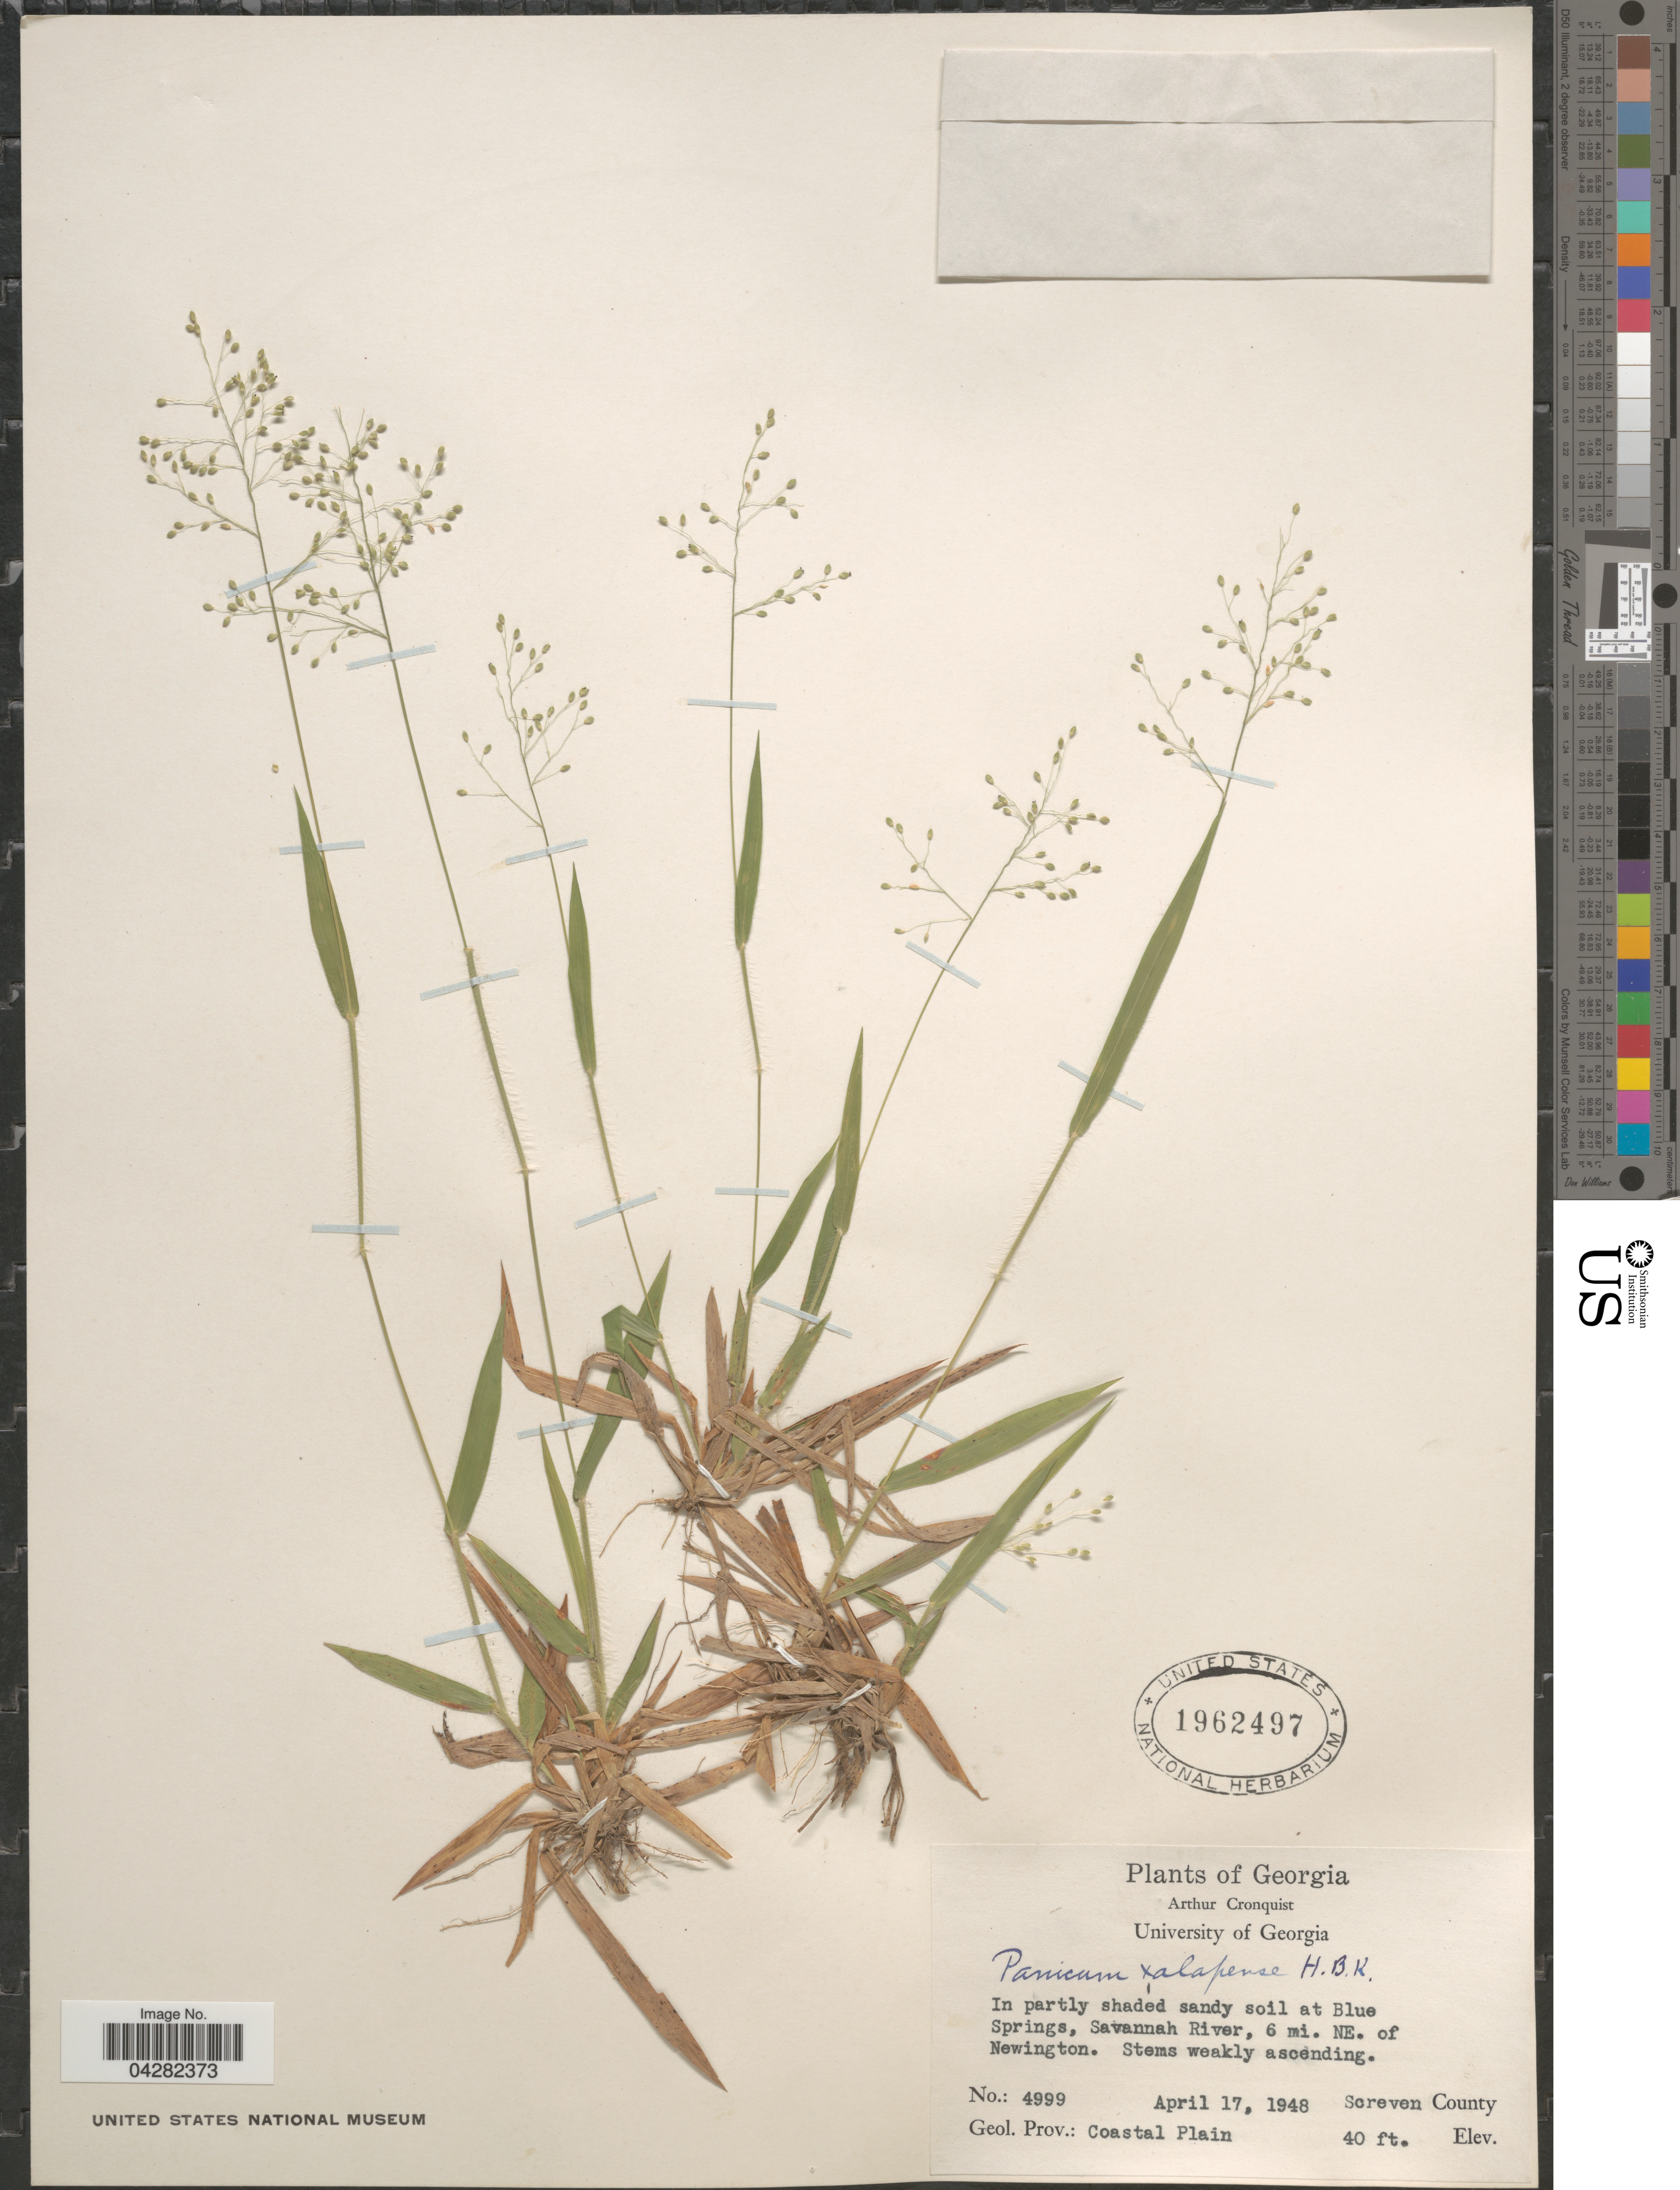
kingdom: Plantae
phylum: Tracheophyta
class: Liliopsida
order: Poales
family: Poaceae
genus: Dichanthelium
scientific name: Dichanthelium laxiflorum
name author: (Lam.) Gould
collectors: A. J. Cronquist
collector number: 4999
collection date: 1948-04-17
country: United States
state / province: Georgia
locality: At Blue Springs, Savannah River, 6 mi. NE. of Newington. Screven County. Geol. Prov.: Coastal Plain.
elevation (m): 12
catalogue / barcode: US 1962497